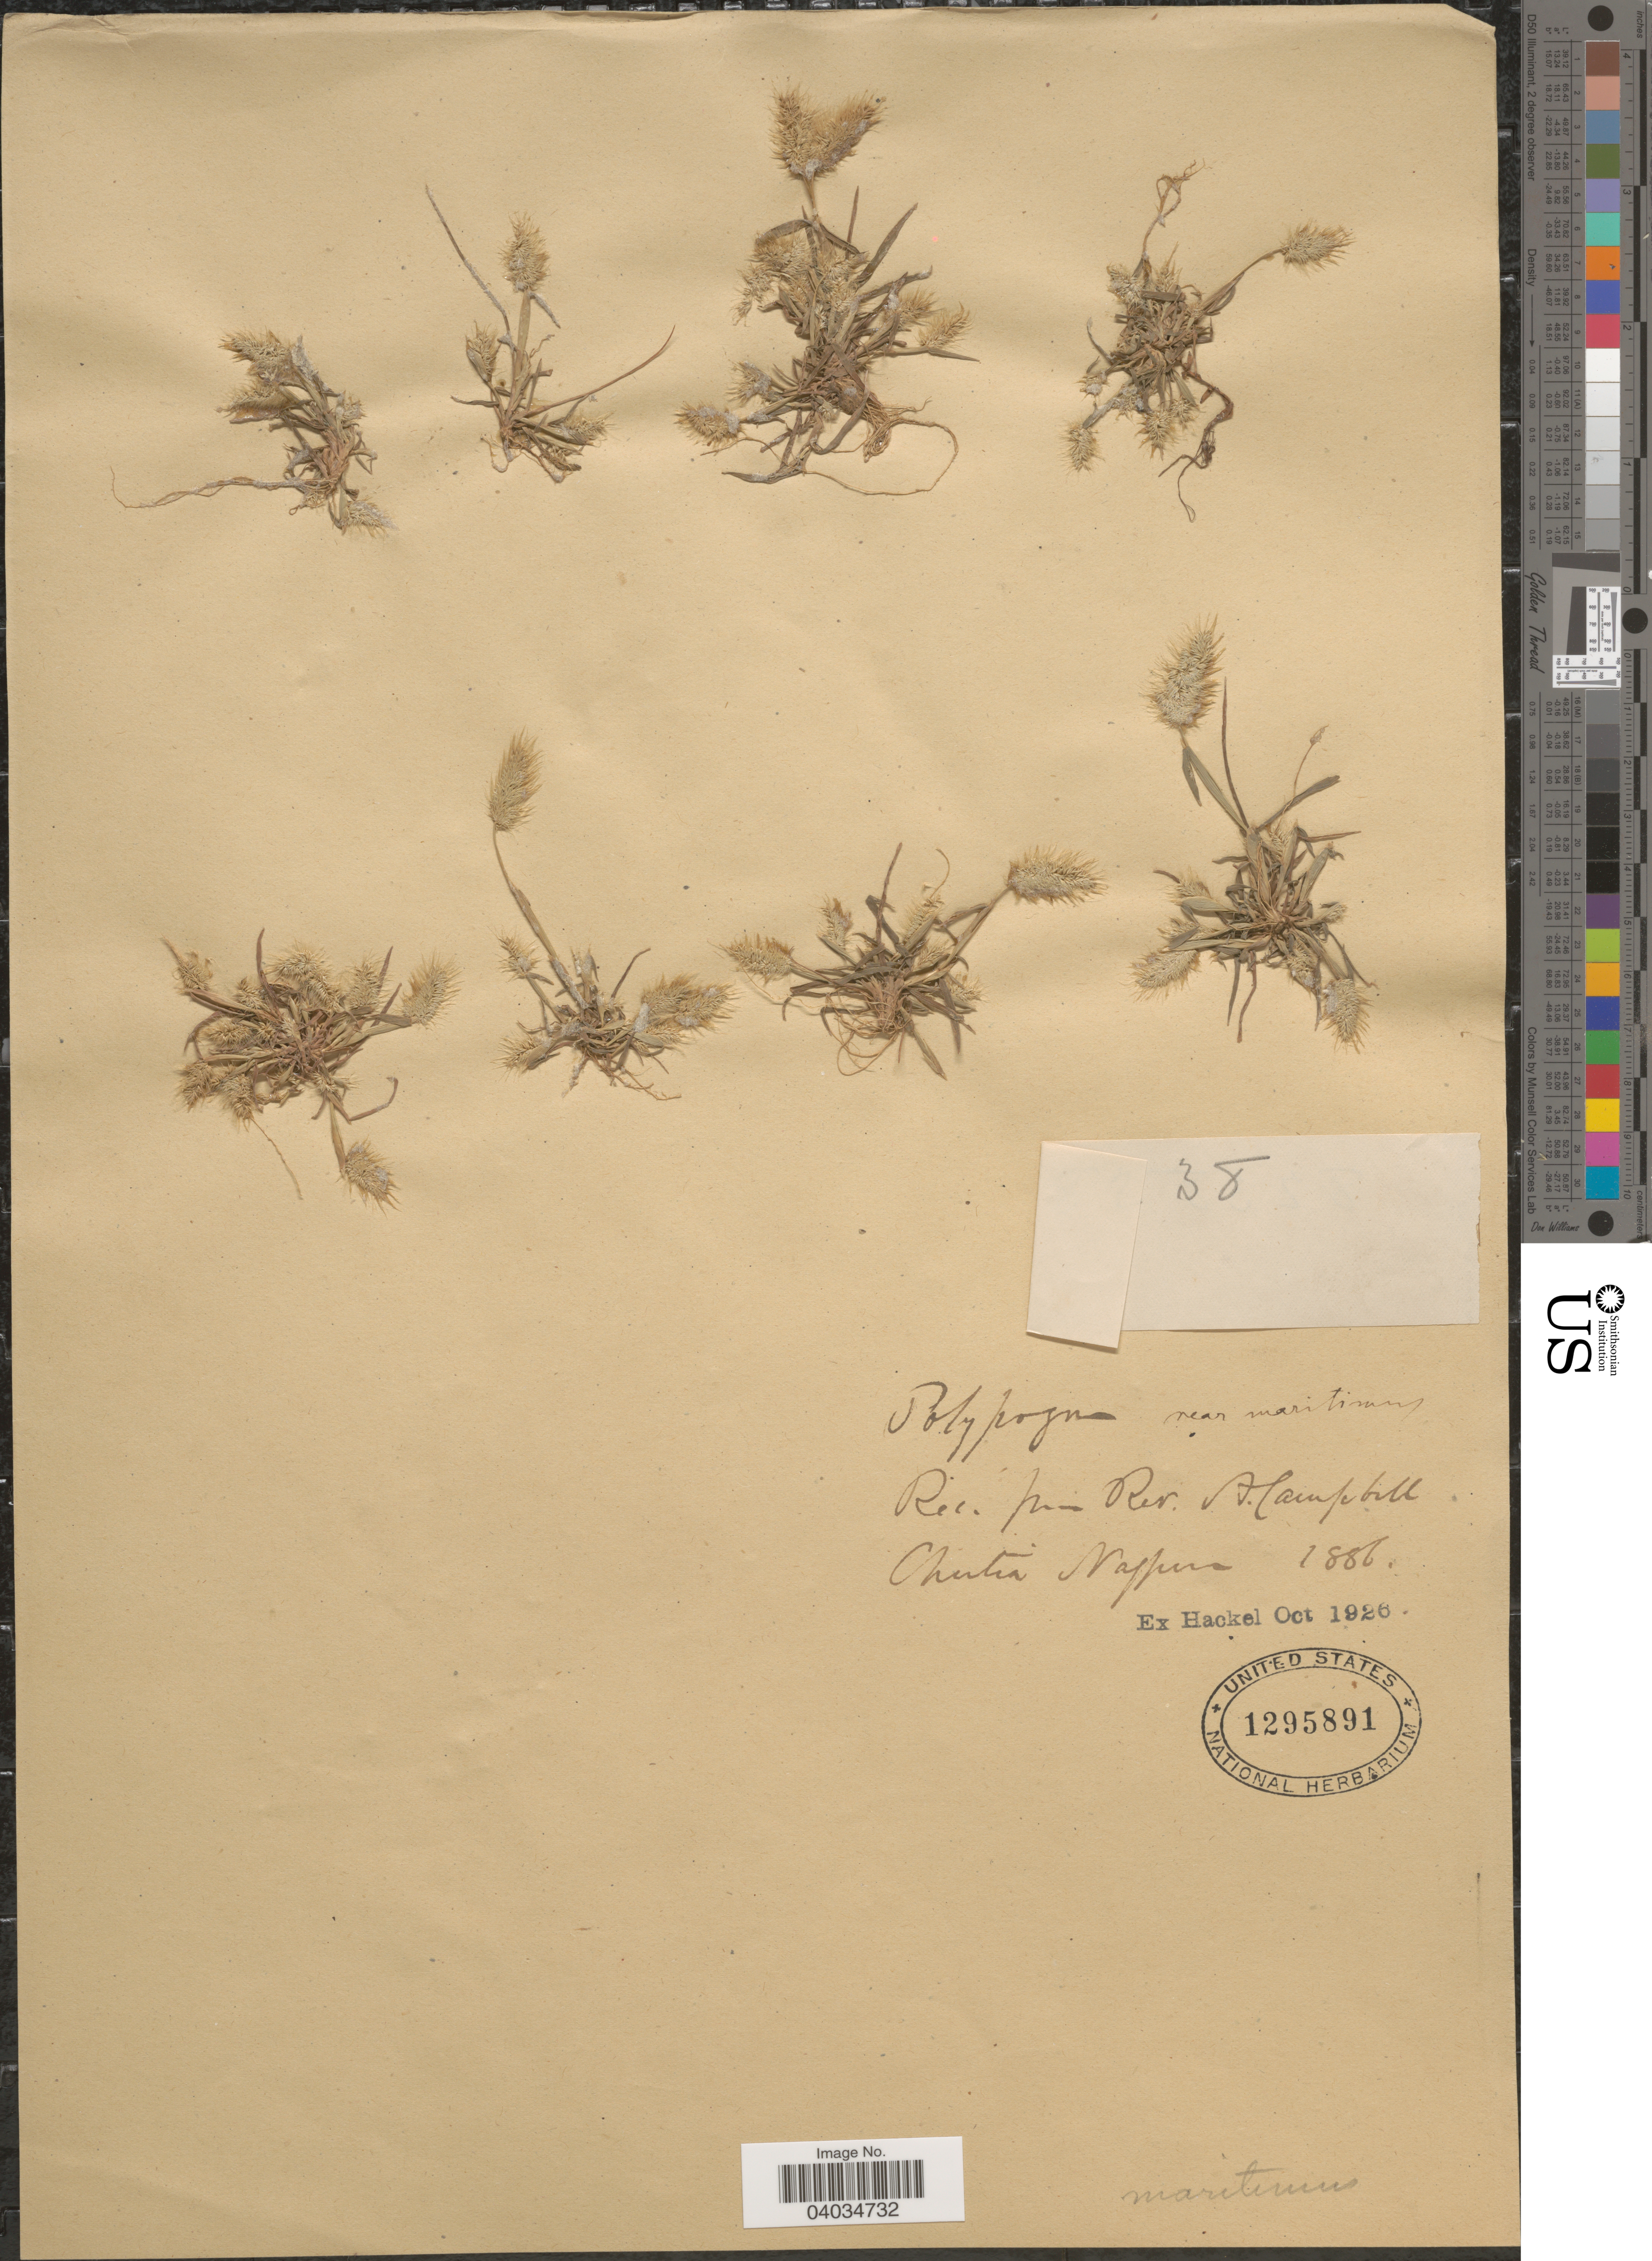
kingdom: Plantae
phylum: Tracheophyta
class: Liliopsida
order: Poales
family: Poaceae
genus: Polypogon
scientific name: Polypogon maritimus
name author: Willd.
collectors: A. E. Campbell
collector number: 38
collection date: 1886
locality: Chutia Nagpur.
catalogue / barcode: US 1295891